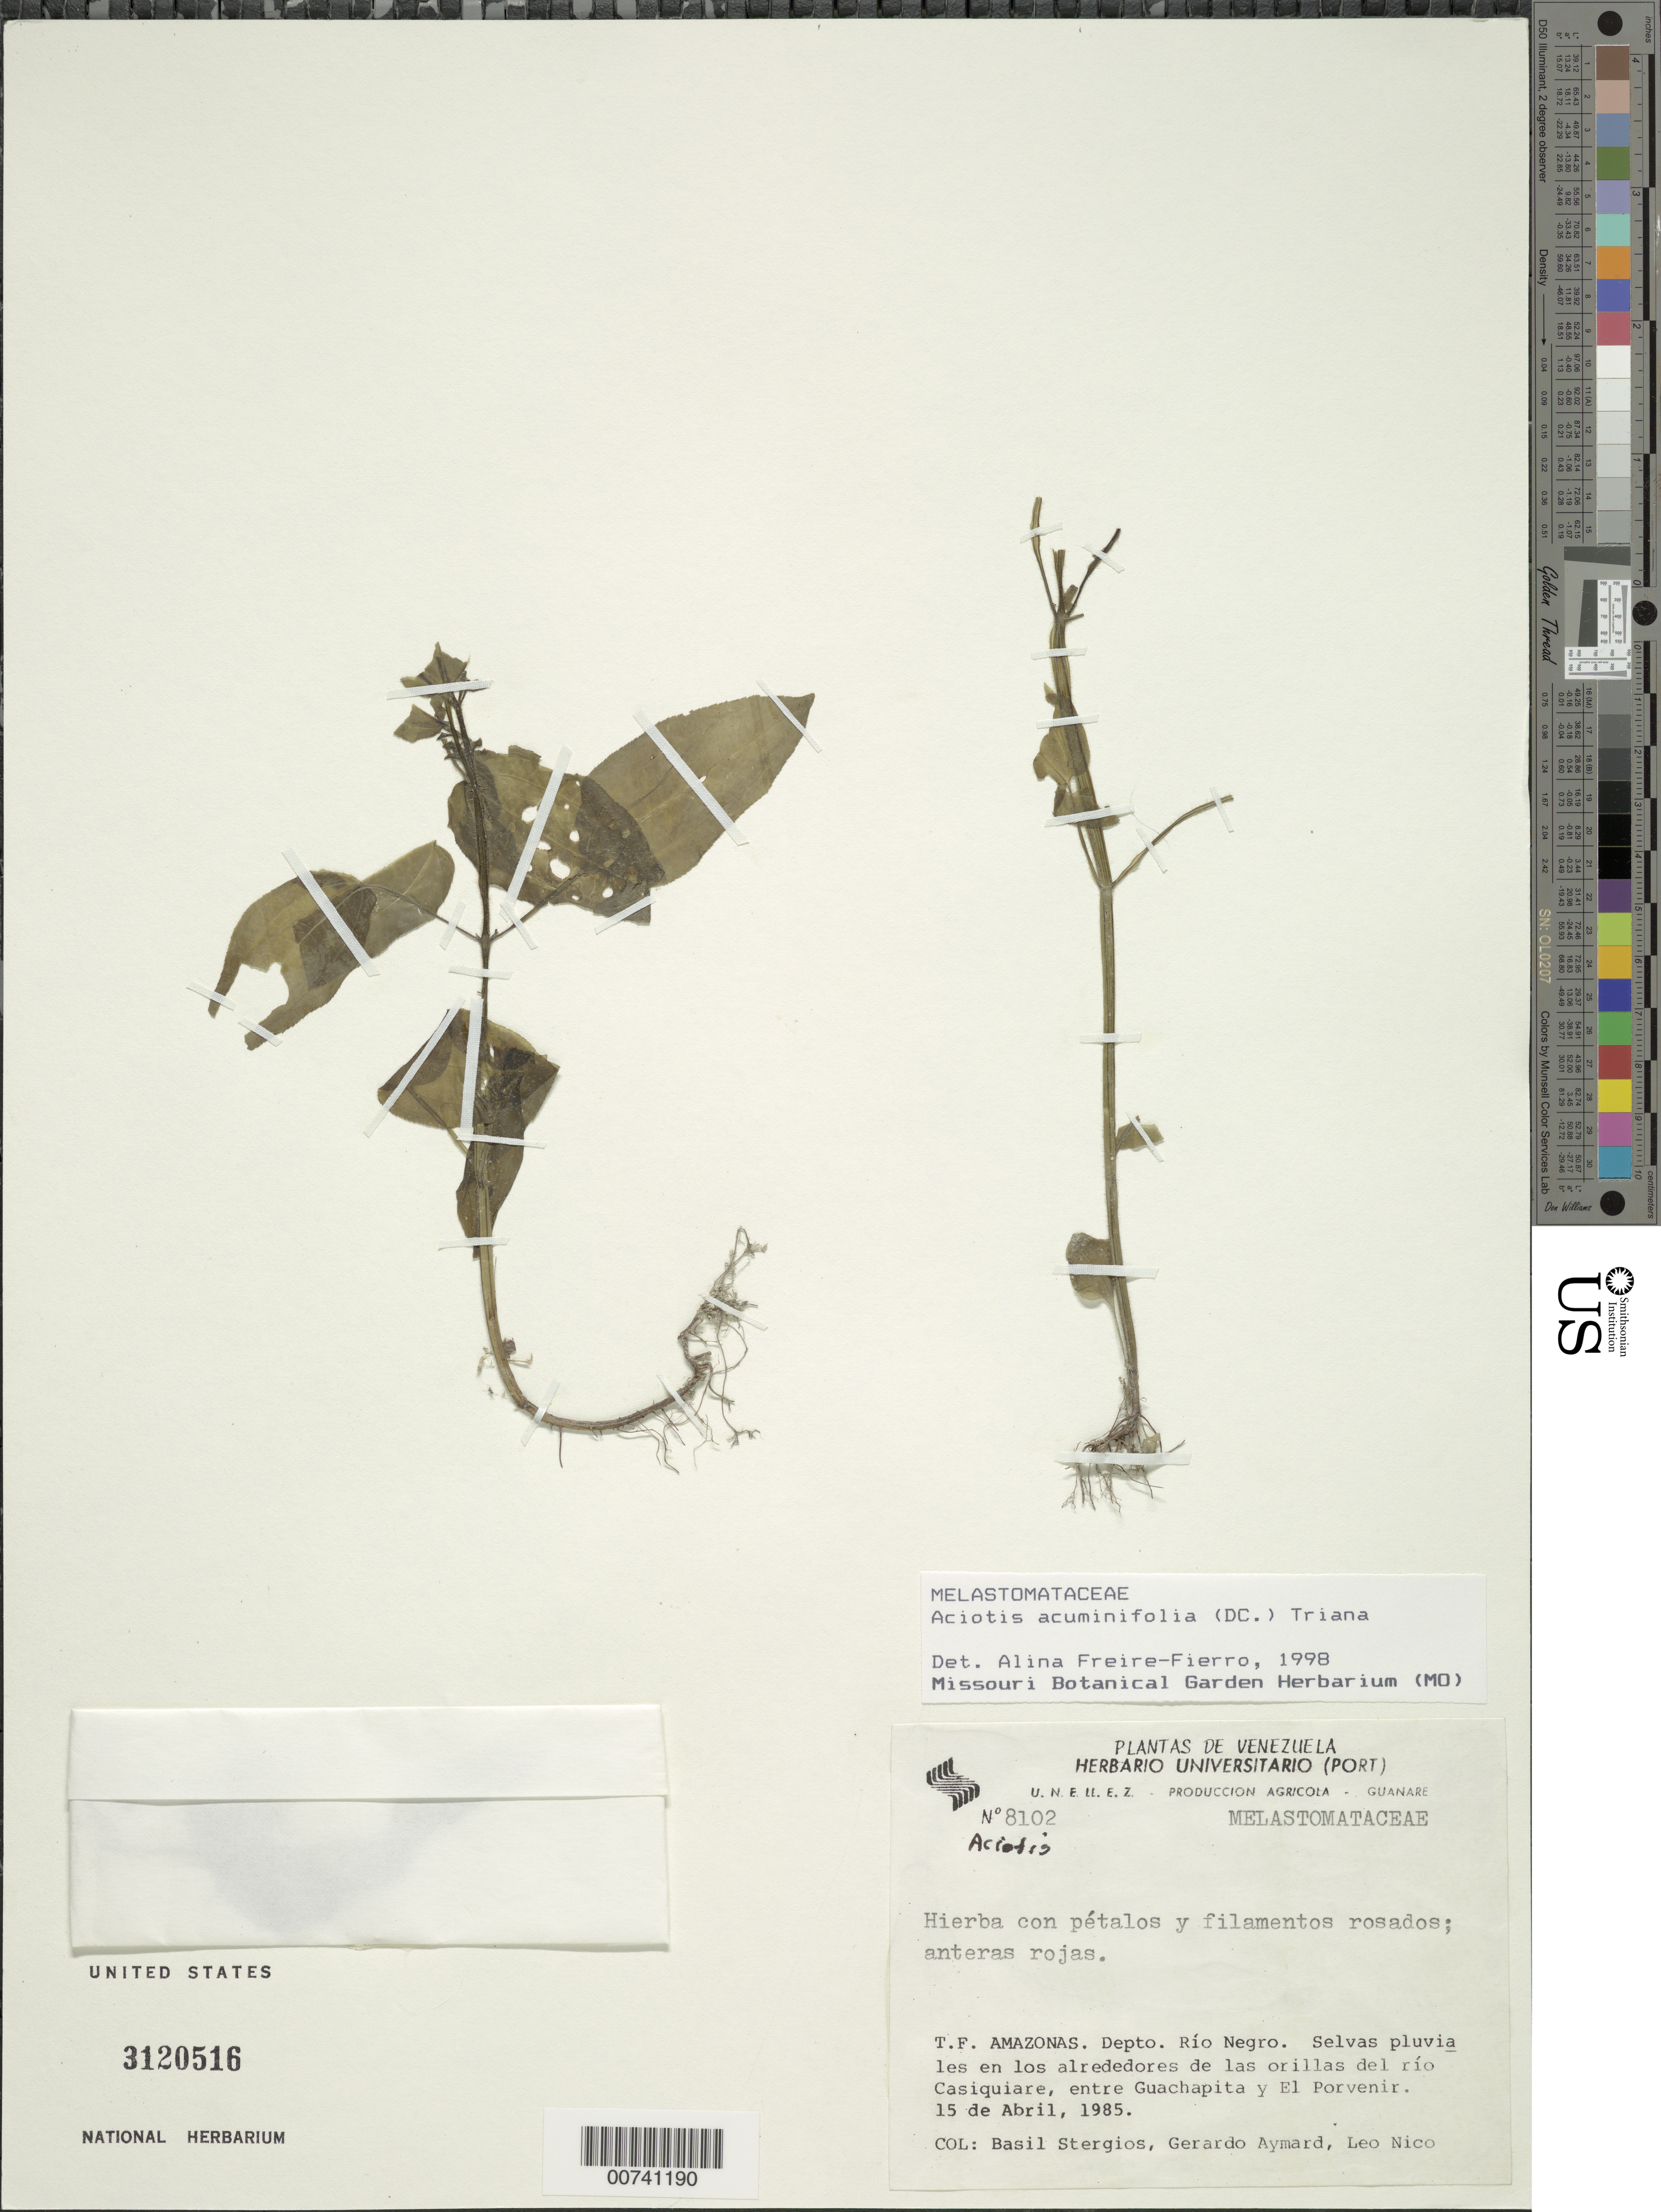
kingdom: Plantae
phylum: Tracheophyta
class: Magnoliopsida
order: Myrtales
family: Melastomataceae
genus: Aciotis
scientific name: Aciotis acuminifolia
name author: (Mart. ex DC.) Triana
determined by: Freire-Fierro, A.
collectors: B. G. Stergios, G. A. Aymard & L. Nico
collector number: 8102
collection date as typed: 15-Apr-85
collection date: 1985-04-15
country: Venezuela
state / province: Amazonas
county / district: Río Negro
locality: Río Casiquiare, entre Guachapita y E. Porvenir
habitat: Selvas pluviales en los alrededores de las orillas de río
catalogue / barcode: US 3120516